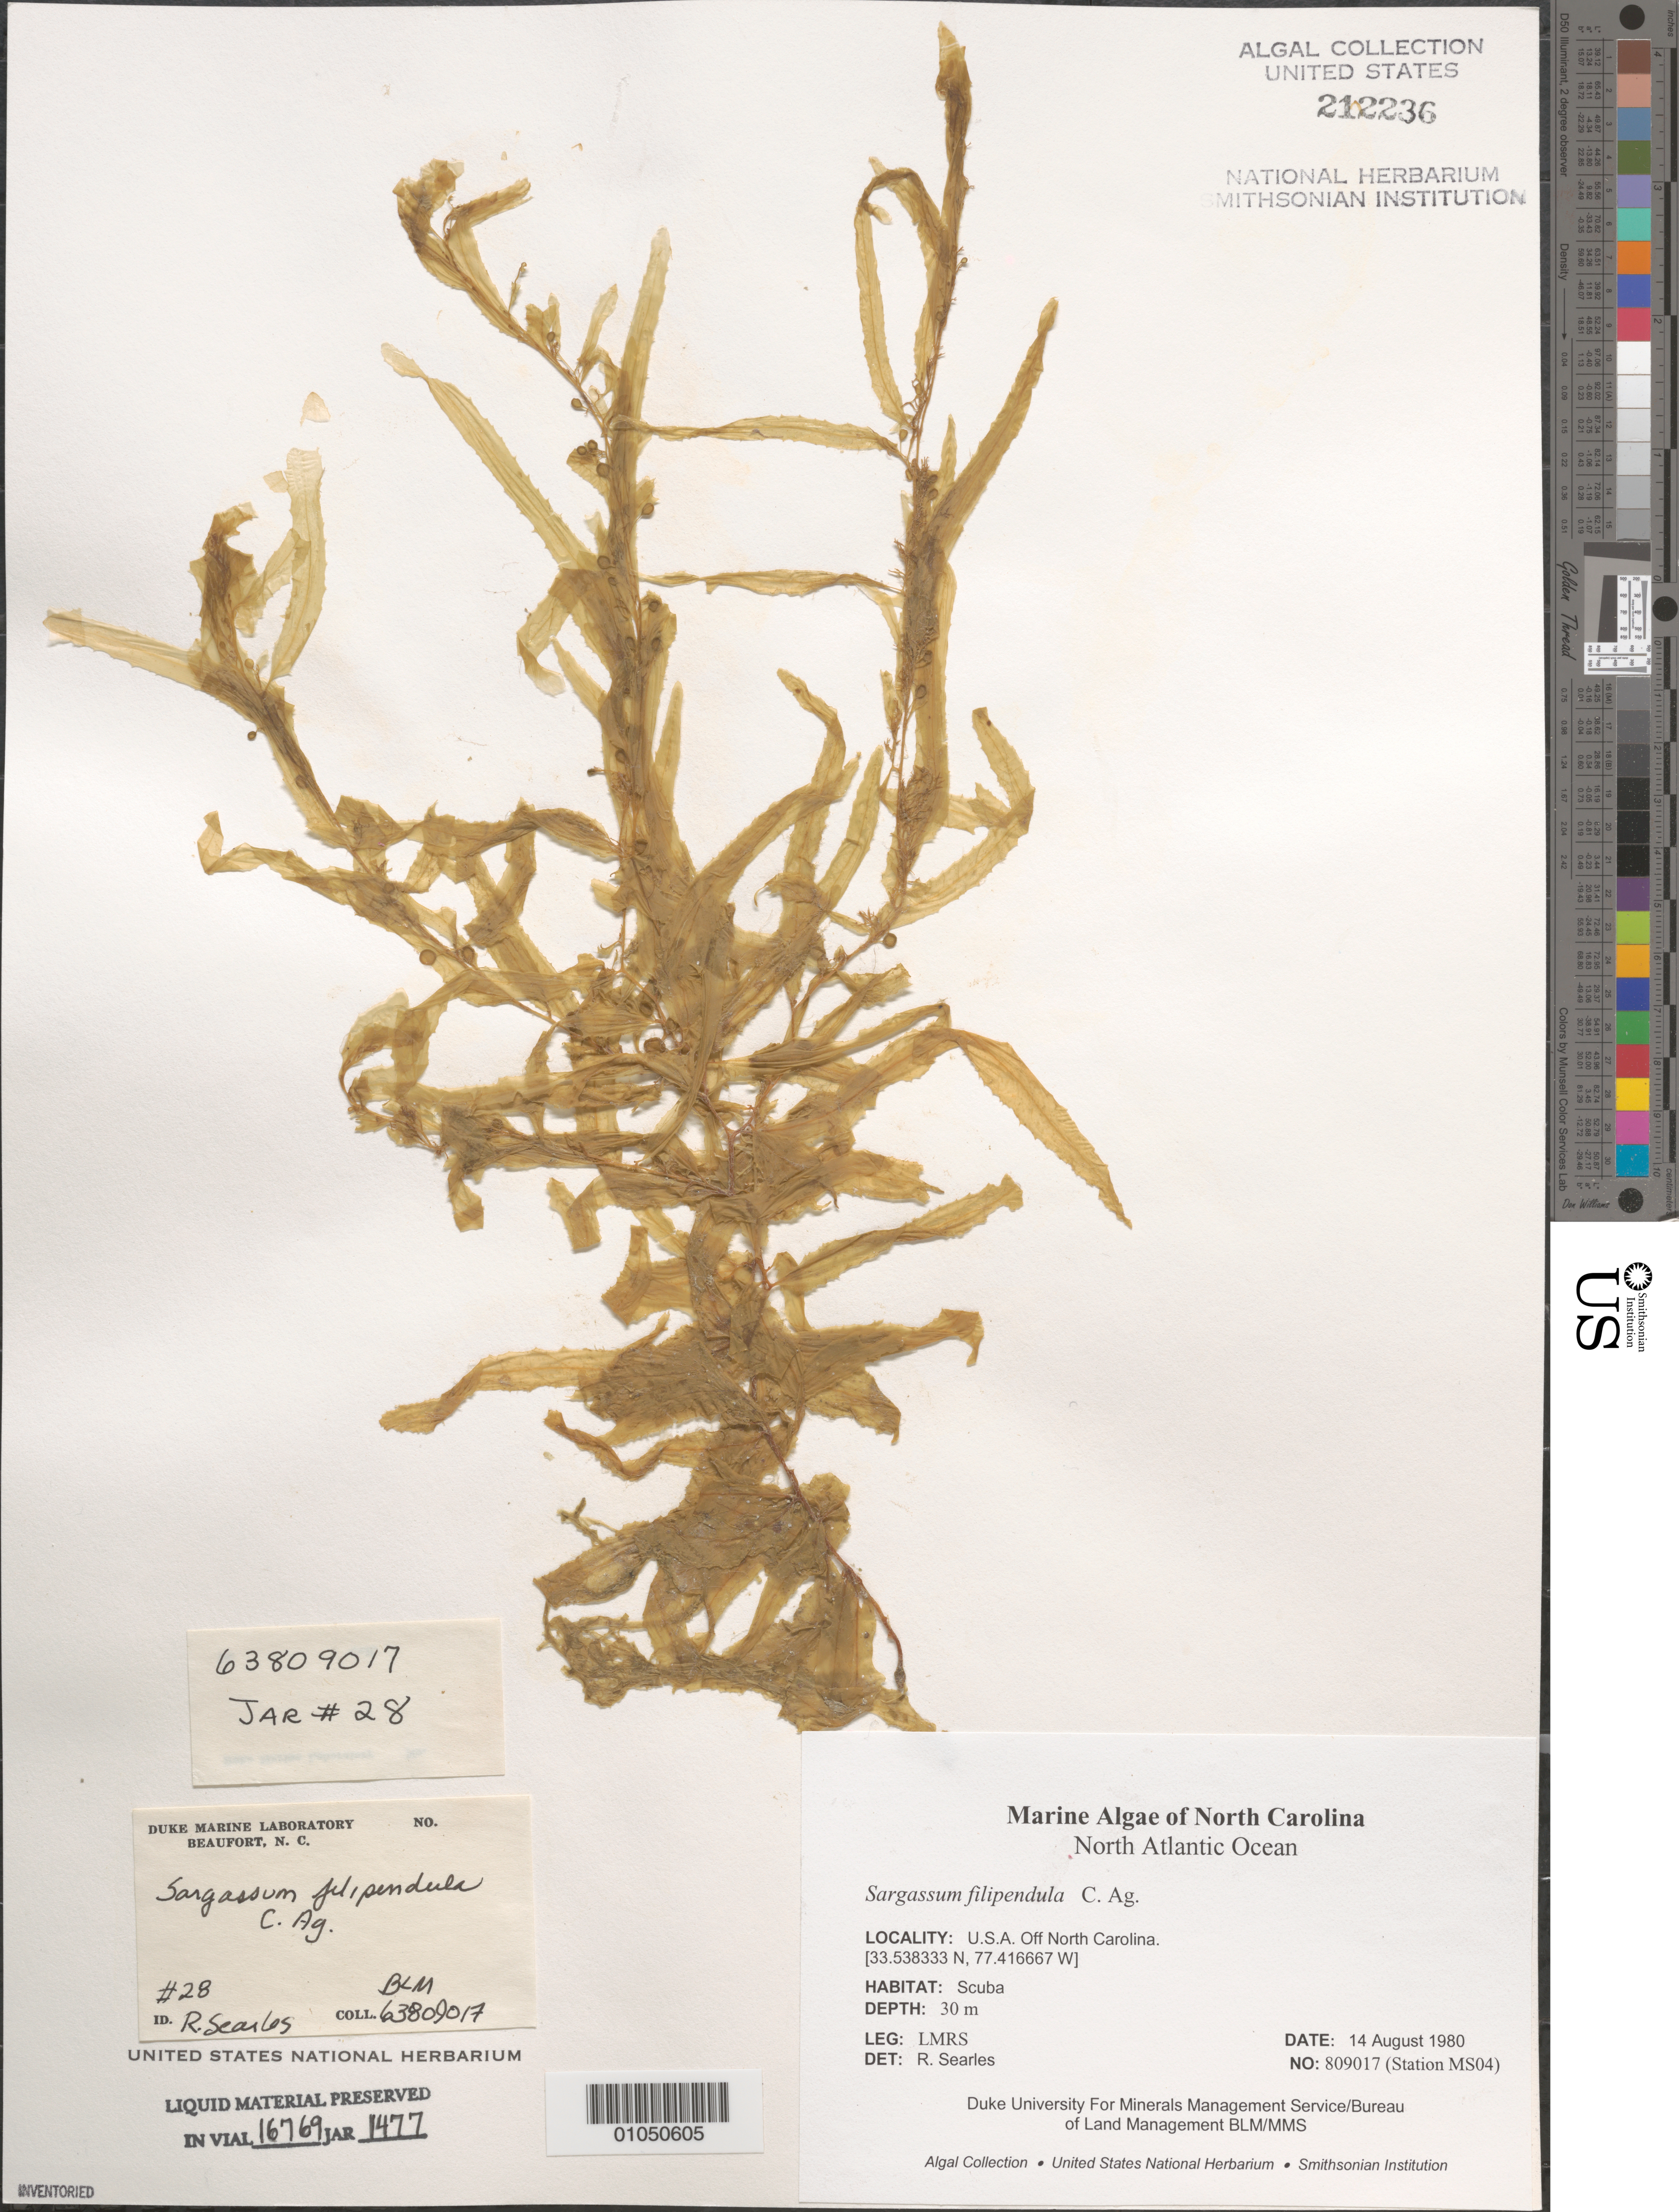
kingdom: Chromista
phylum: Ochrophyta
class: Phaeophyceae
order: Fucales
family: Sargassaceae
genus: Sargassum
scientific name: Sargassum filipendula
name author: C. Agardh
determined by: Peckol, P.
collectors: LMRS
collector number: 809017 Station MS04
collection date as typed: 14 Aug 1980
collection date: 1980-08-14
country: United States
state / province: North Carolina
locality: North Atlantic Ocean off North Carolina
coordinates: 33.538333 N, 77.416667 W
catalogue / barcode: US 212236